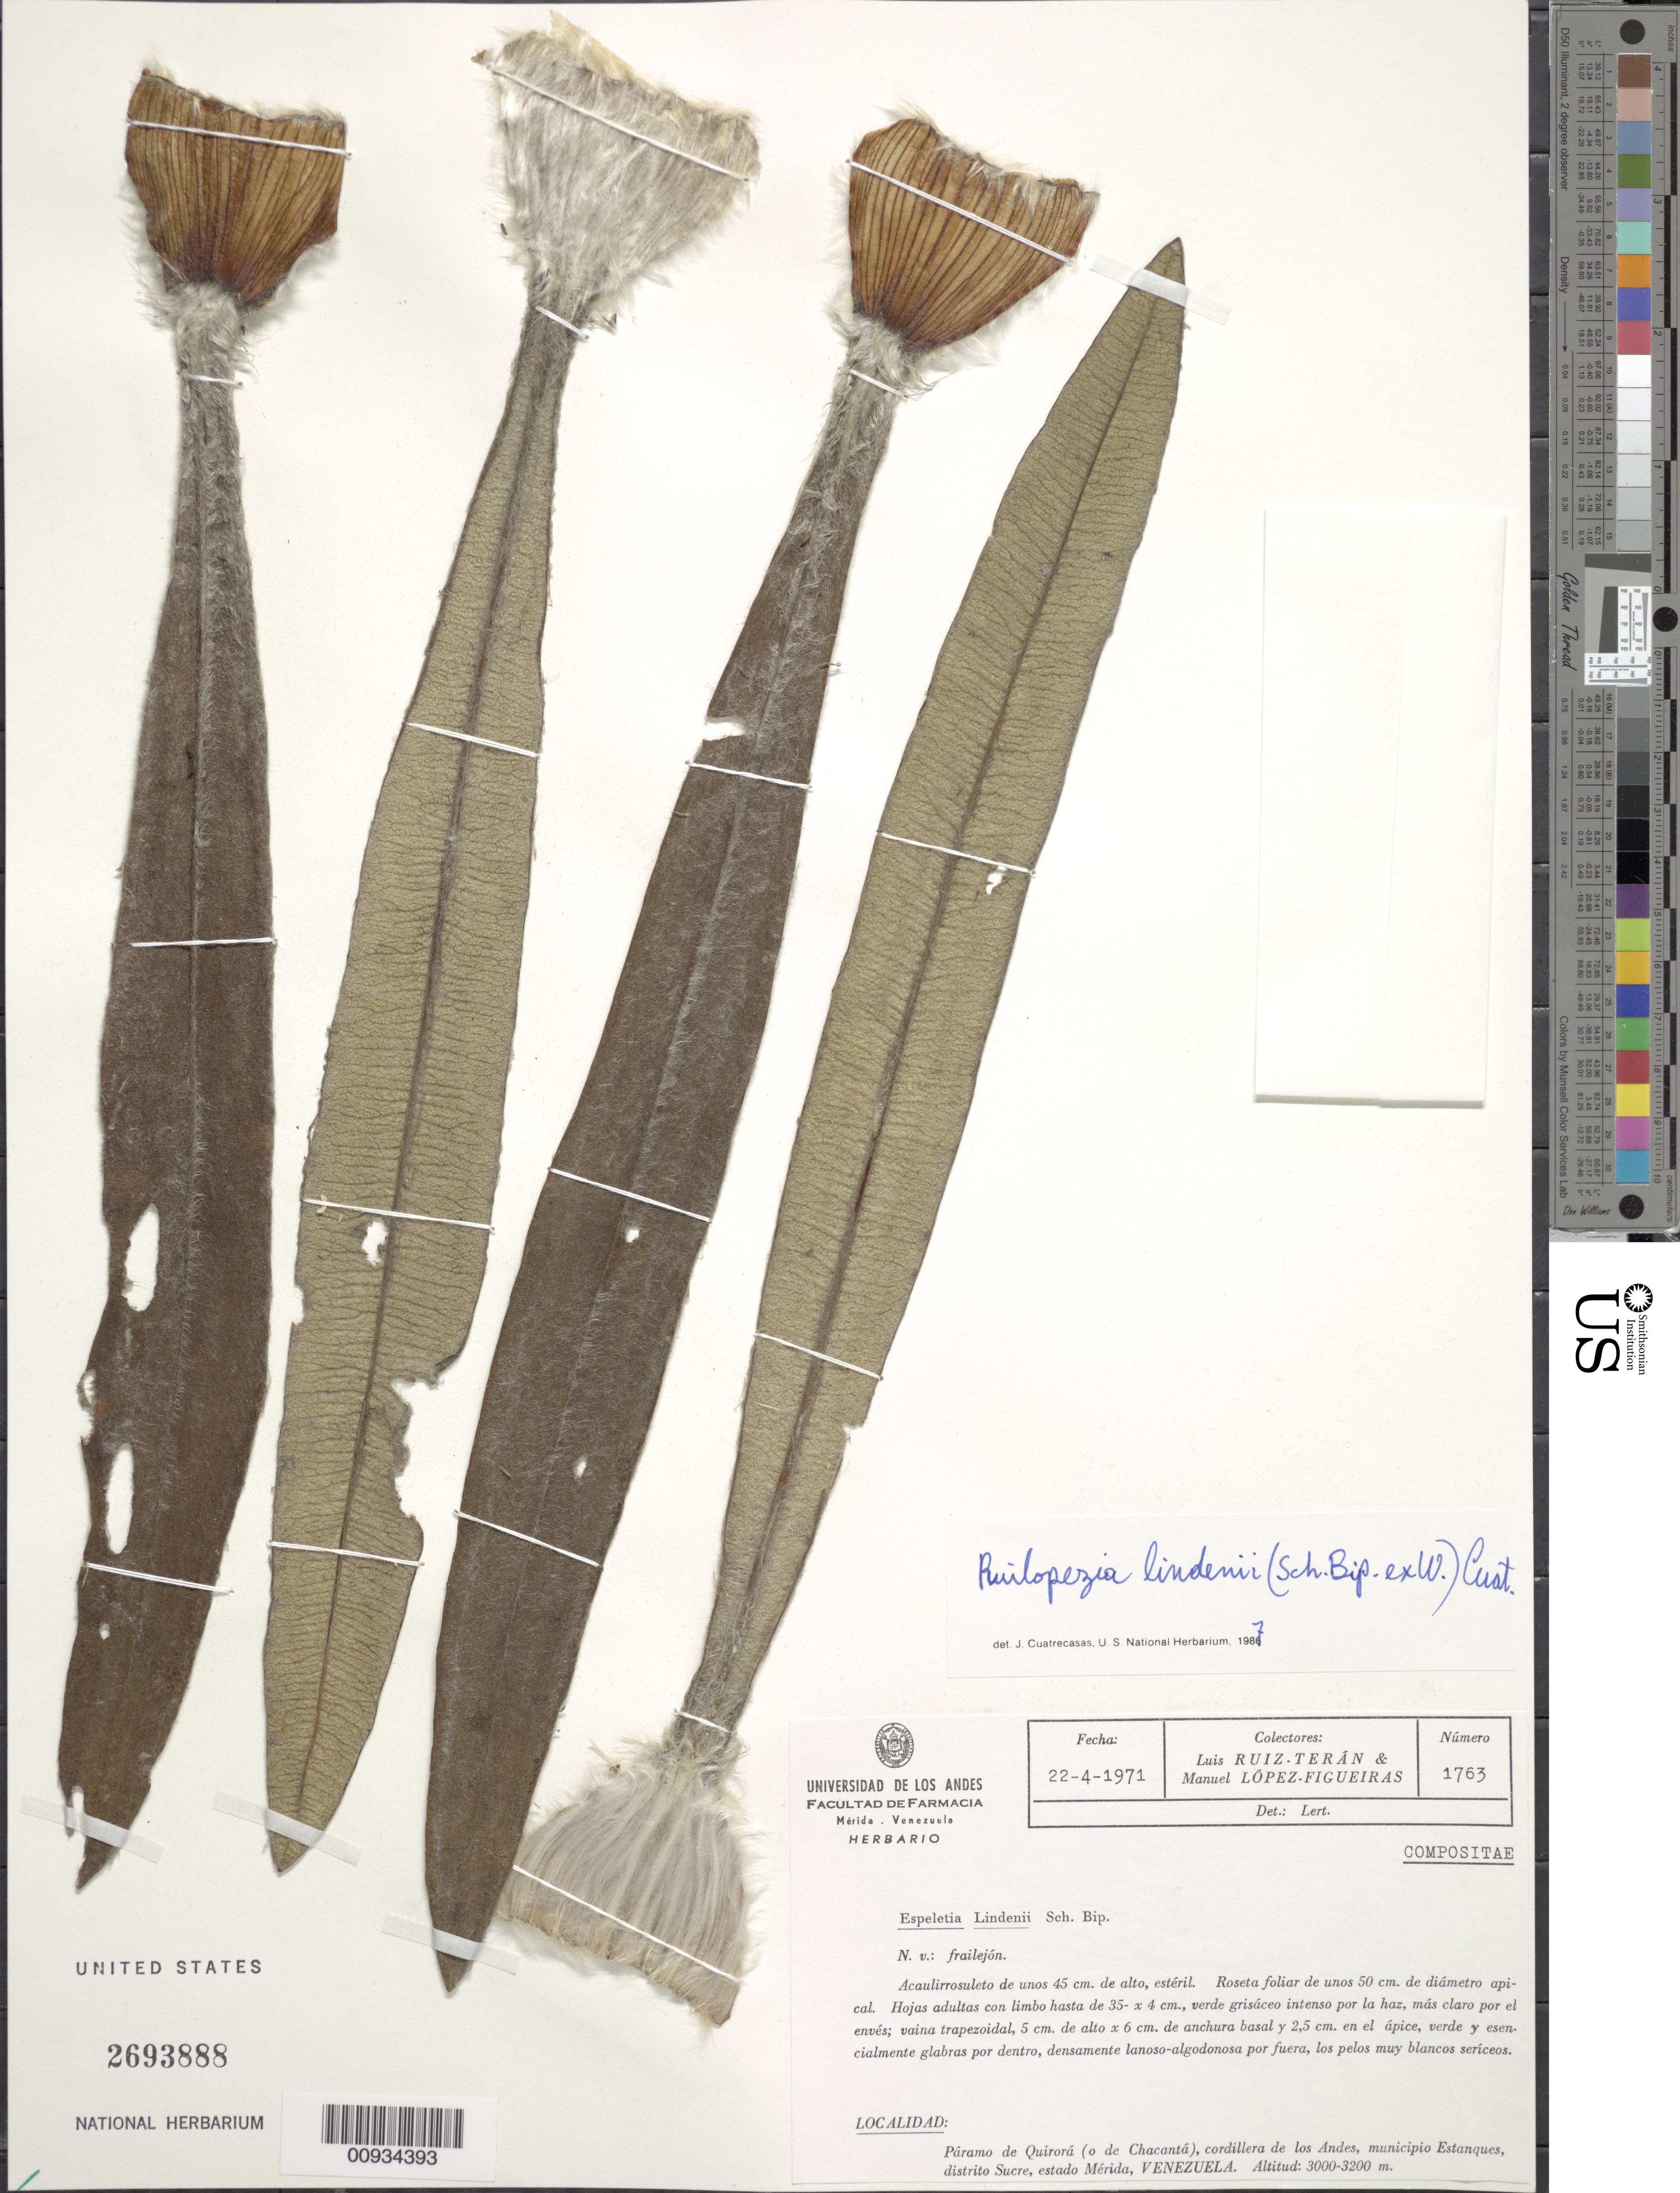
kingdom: Plantae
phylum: Tracheophyta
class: Magnoliopsida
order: Asterales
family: Asteraceae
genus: Ruilopezia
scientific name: Ruilopezia lindenii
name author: (Sch. Bip. ex Wedd.) Cuatrec.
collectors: L. Teran & M. López Figueiras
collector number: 1763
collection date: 1971-04-22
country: Venezuela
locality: Paramo de Quirora (o de Chacanta), Cordillera de Los Andes, Municipio Estanques, Distrito Sucre, Estado Merida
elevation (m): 3000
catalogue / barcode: US 2693888